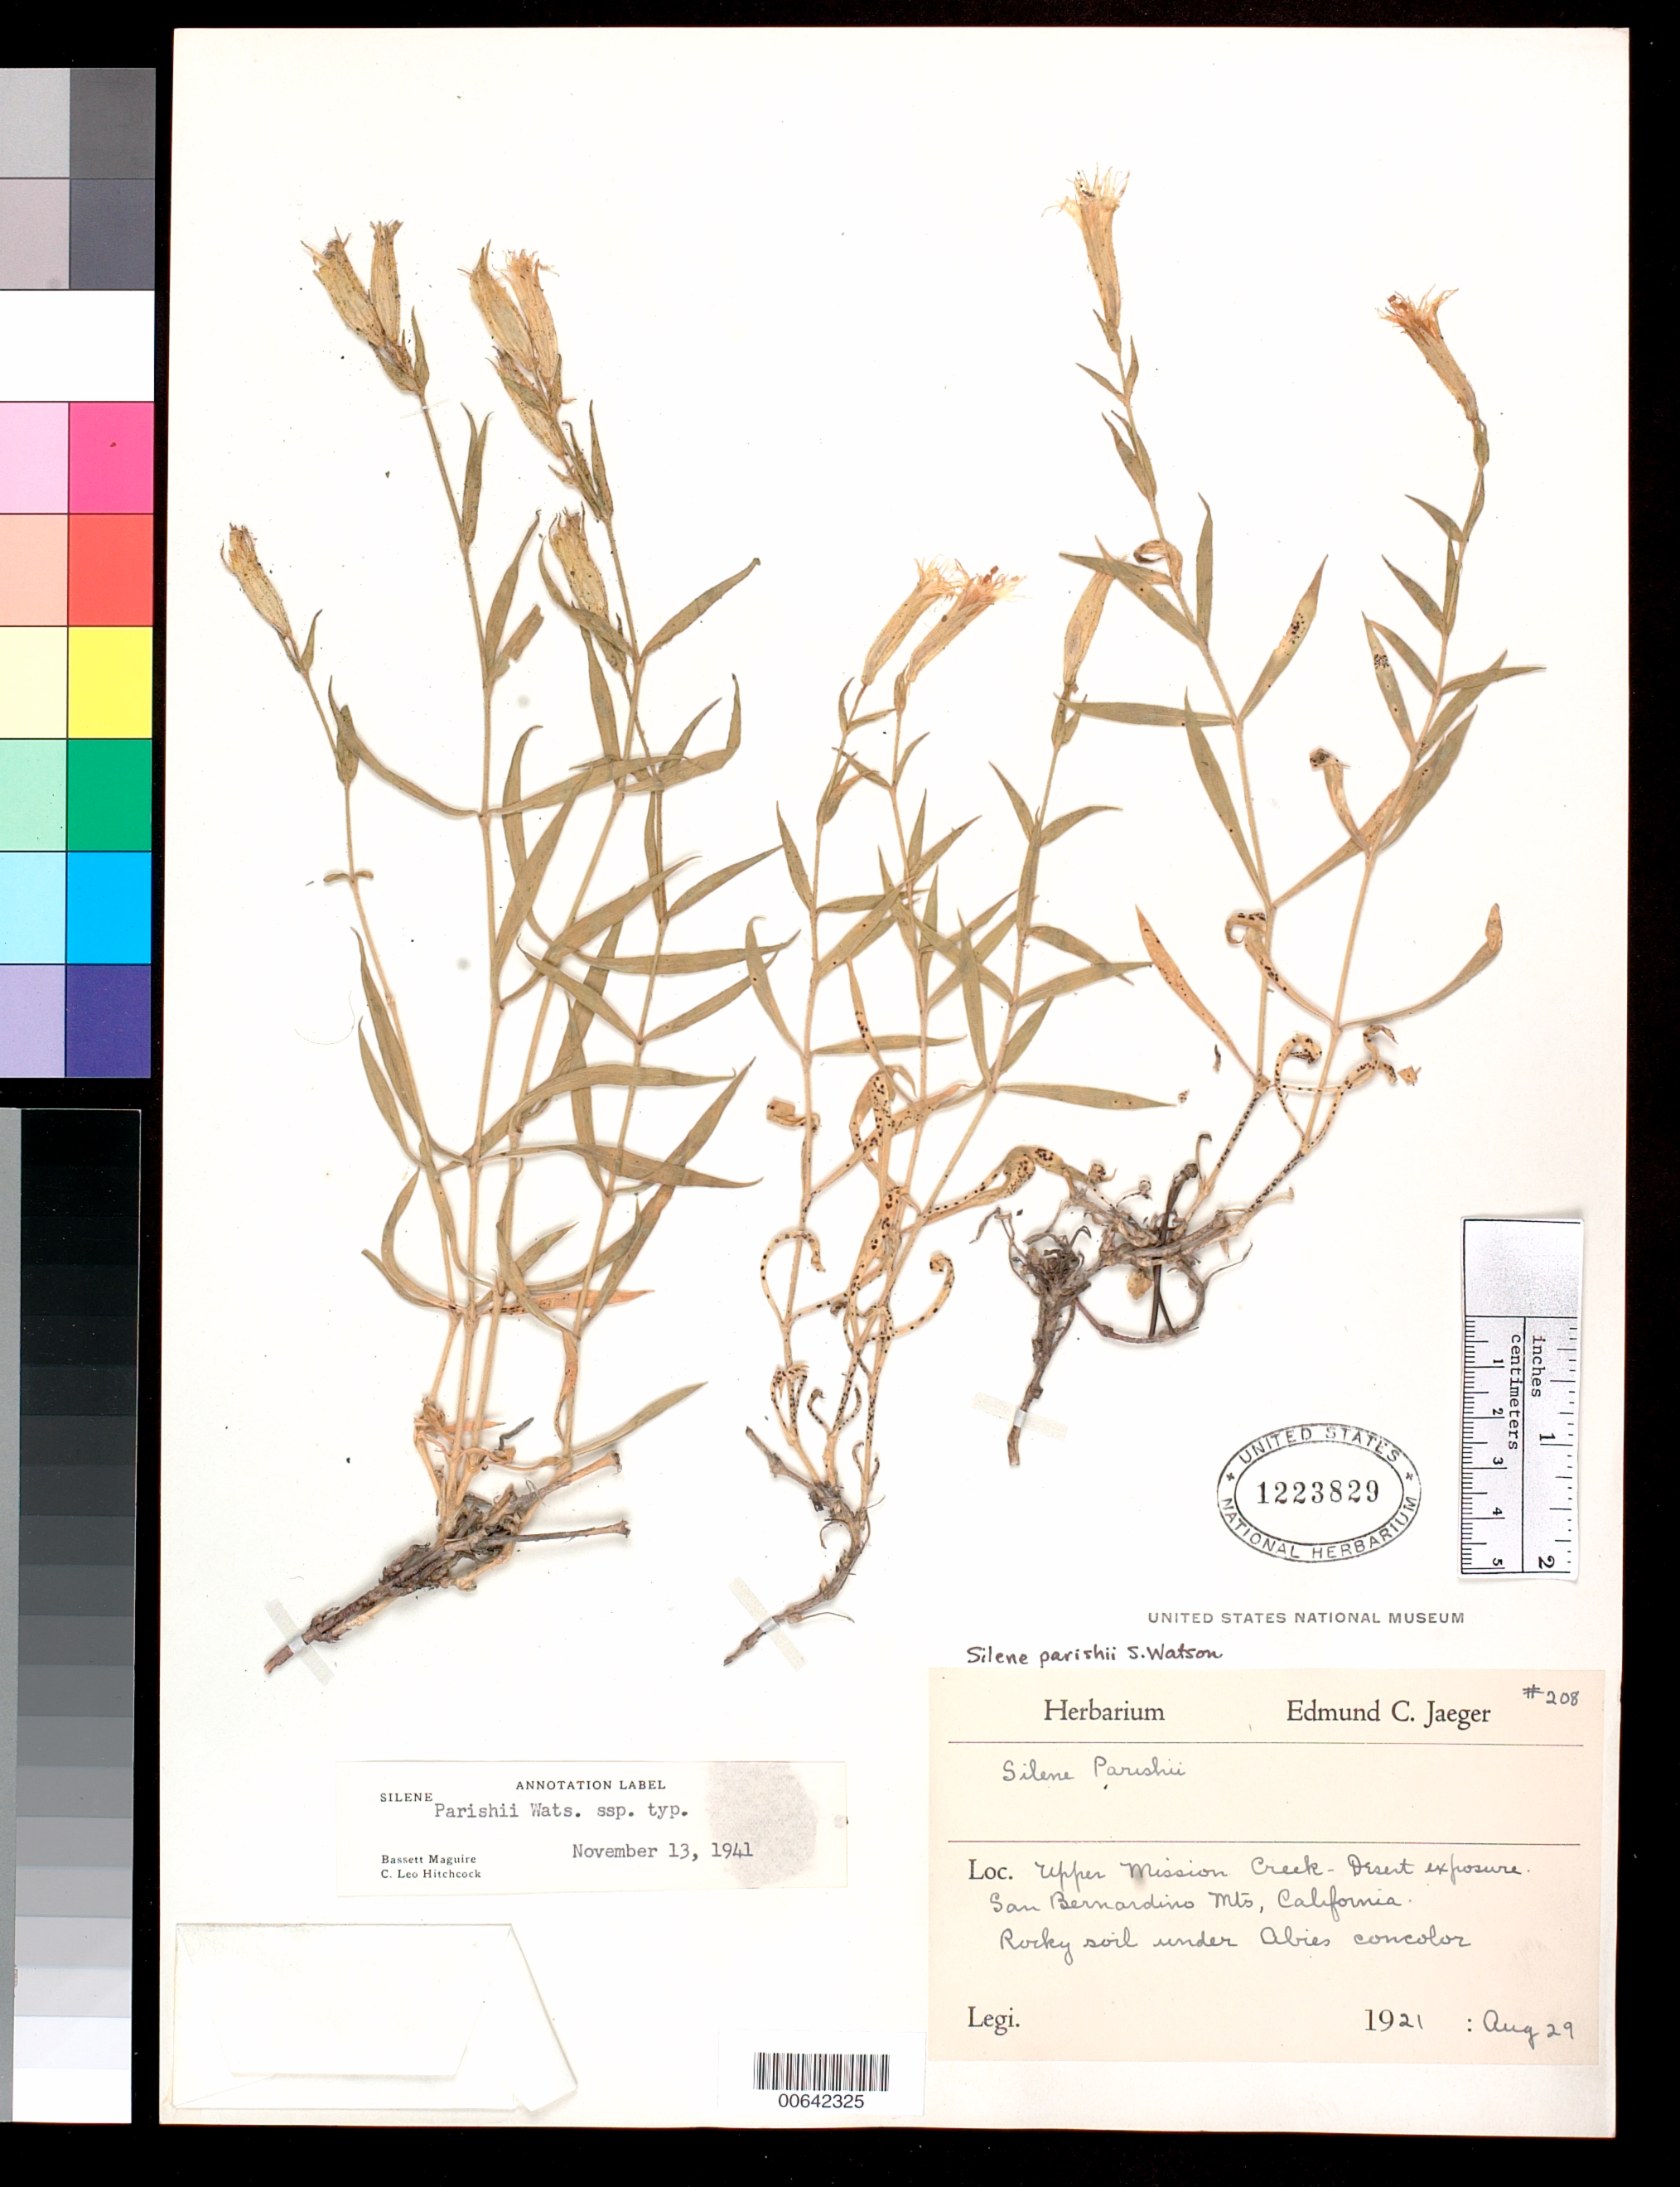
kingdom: Plantae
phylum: Tracheophyta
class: Magnoliopsida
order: Caryophyllales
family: Caryophyllaceae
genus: Silene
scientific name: Silene parishii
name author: S. Watson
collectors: E. Jaeger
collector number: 208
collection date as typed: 29 Aug 1921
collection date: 1921-08-29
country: United States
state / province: California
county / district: San Bernardino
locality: Upper Mission Creek - Desert exposure, San Bernardino Mts.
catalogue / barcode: US 1223829